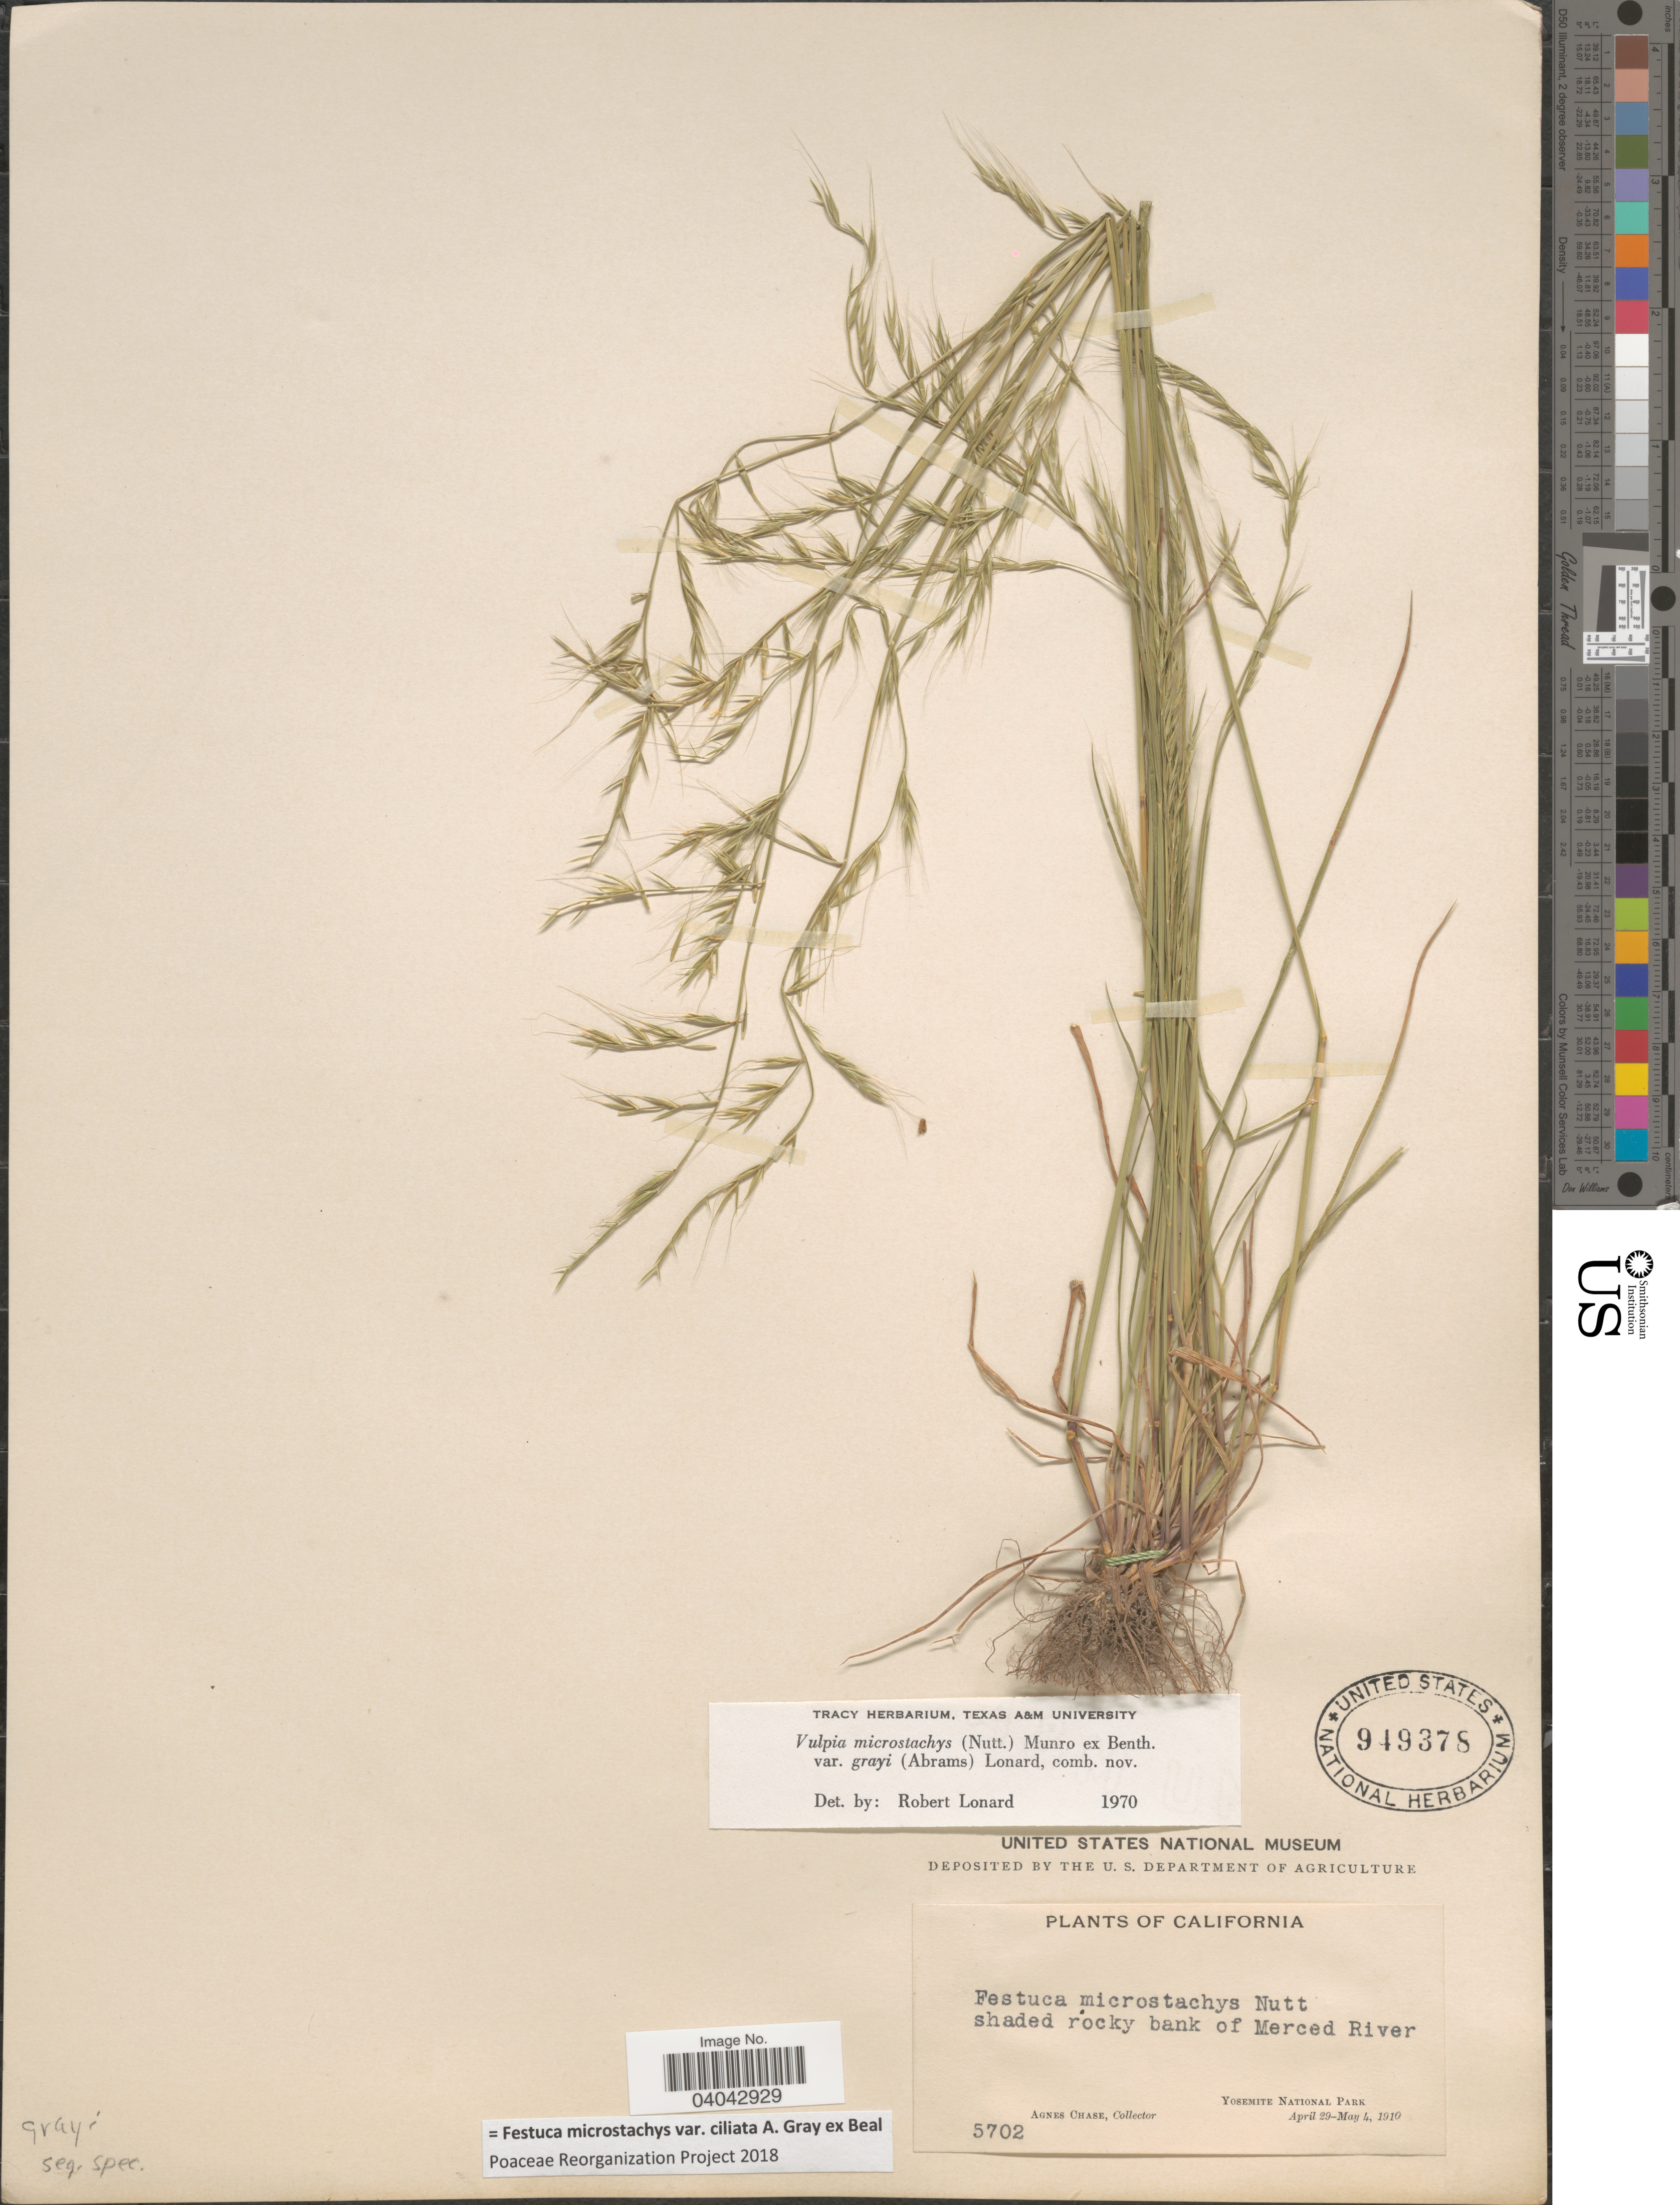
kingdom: Plantae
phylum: Tracheophyta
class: Liliopsida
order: Poales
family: Poaceae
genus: Festuca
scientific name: Festuca microstachys var. ciliata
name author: A. Gray ex W.J. Beal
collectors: A. Chase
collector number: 5702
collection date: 1910-04-29/1910-05-04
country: United States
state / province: California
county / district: Mariposa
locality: Shaded rocky bank of Merced River. Yosemite National Park.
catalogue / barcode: US 949378